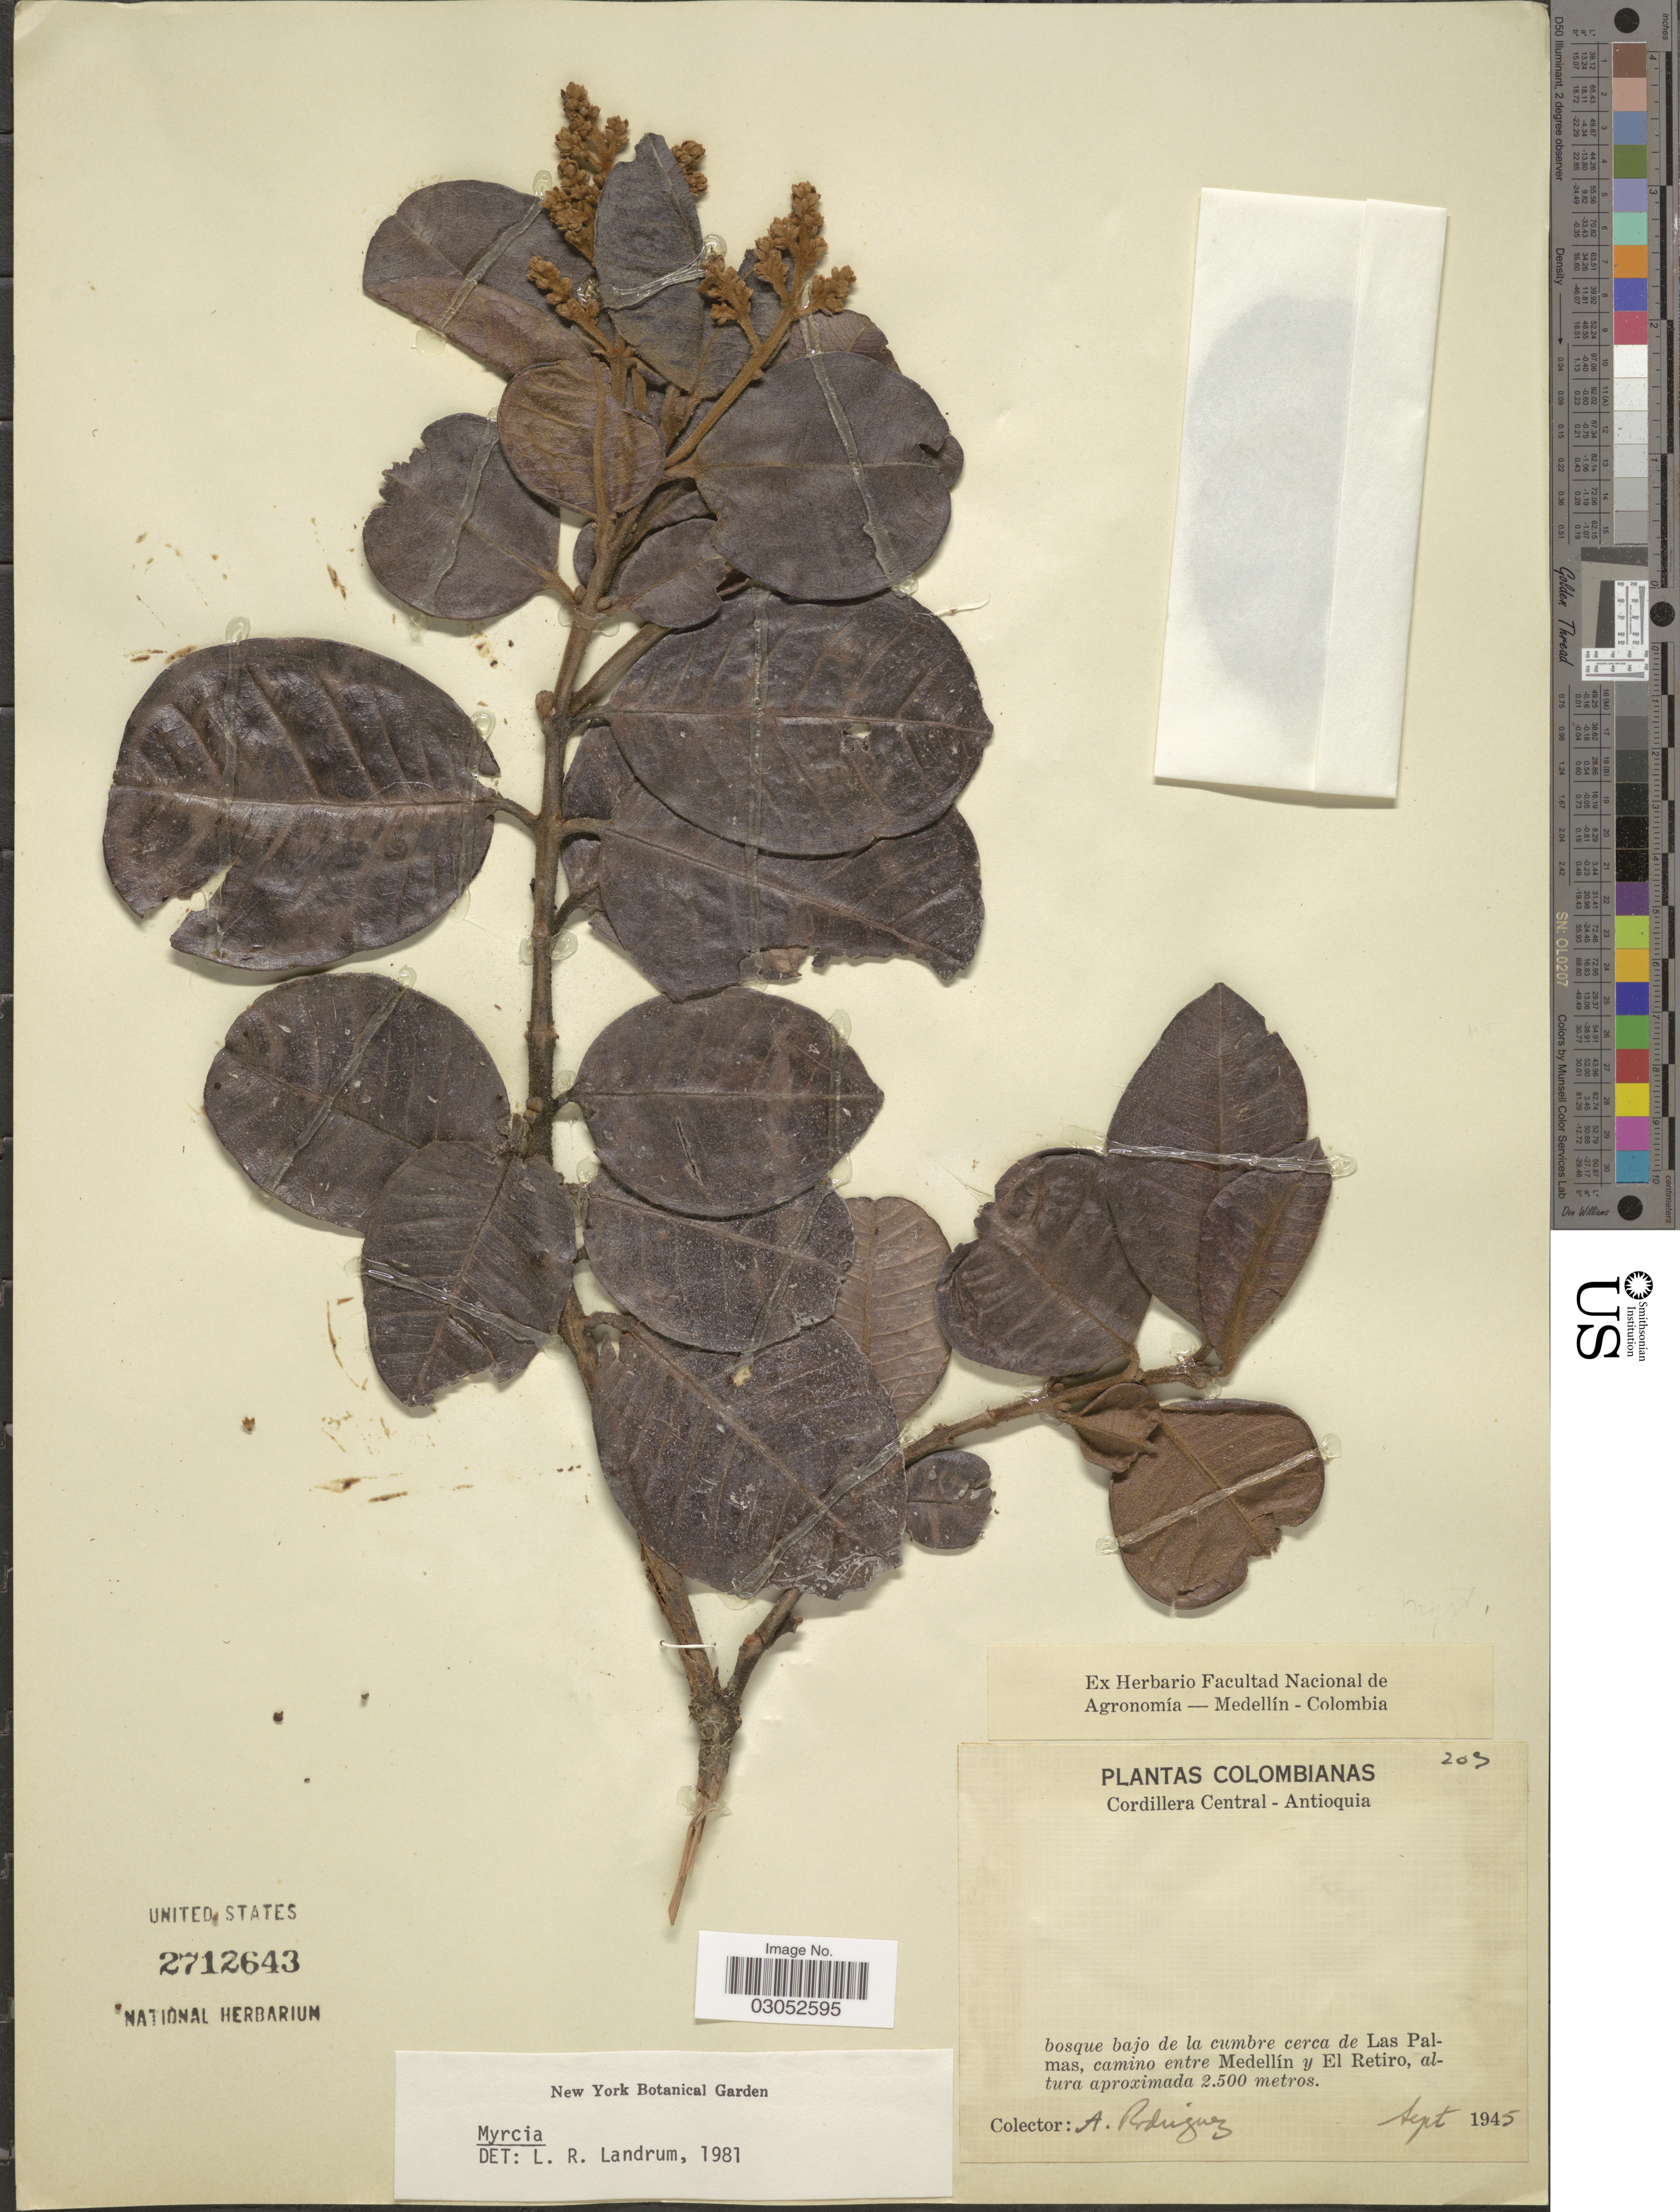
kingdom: Plantae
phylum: Tracheophyta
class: Magnoliopsida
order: Myrtales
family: Myrtaceae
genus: Myrcia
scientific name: Myrcia sp.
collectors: A. Rodriguez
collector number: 203*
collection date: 1945-09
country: Colombia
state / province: Antioquia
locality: Cordillera Central - Antioquia. Bosque bajo de la cumbre cerca de Las Palmas, camino entre Medellín y El Retiro.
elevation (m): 2500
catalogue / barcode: US 2712643